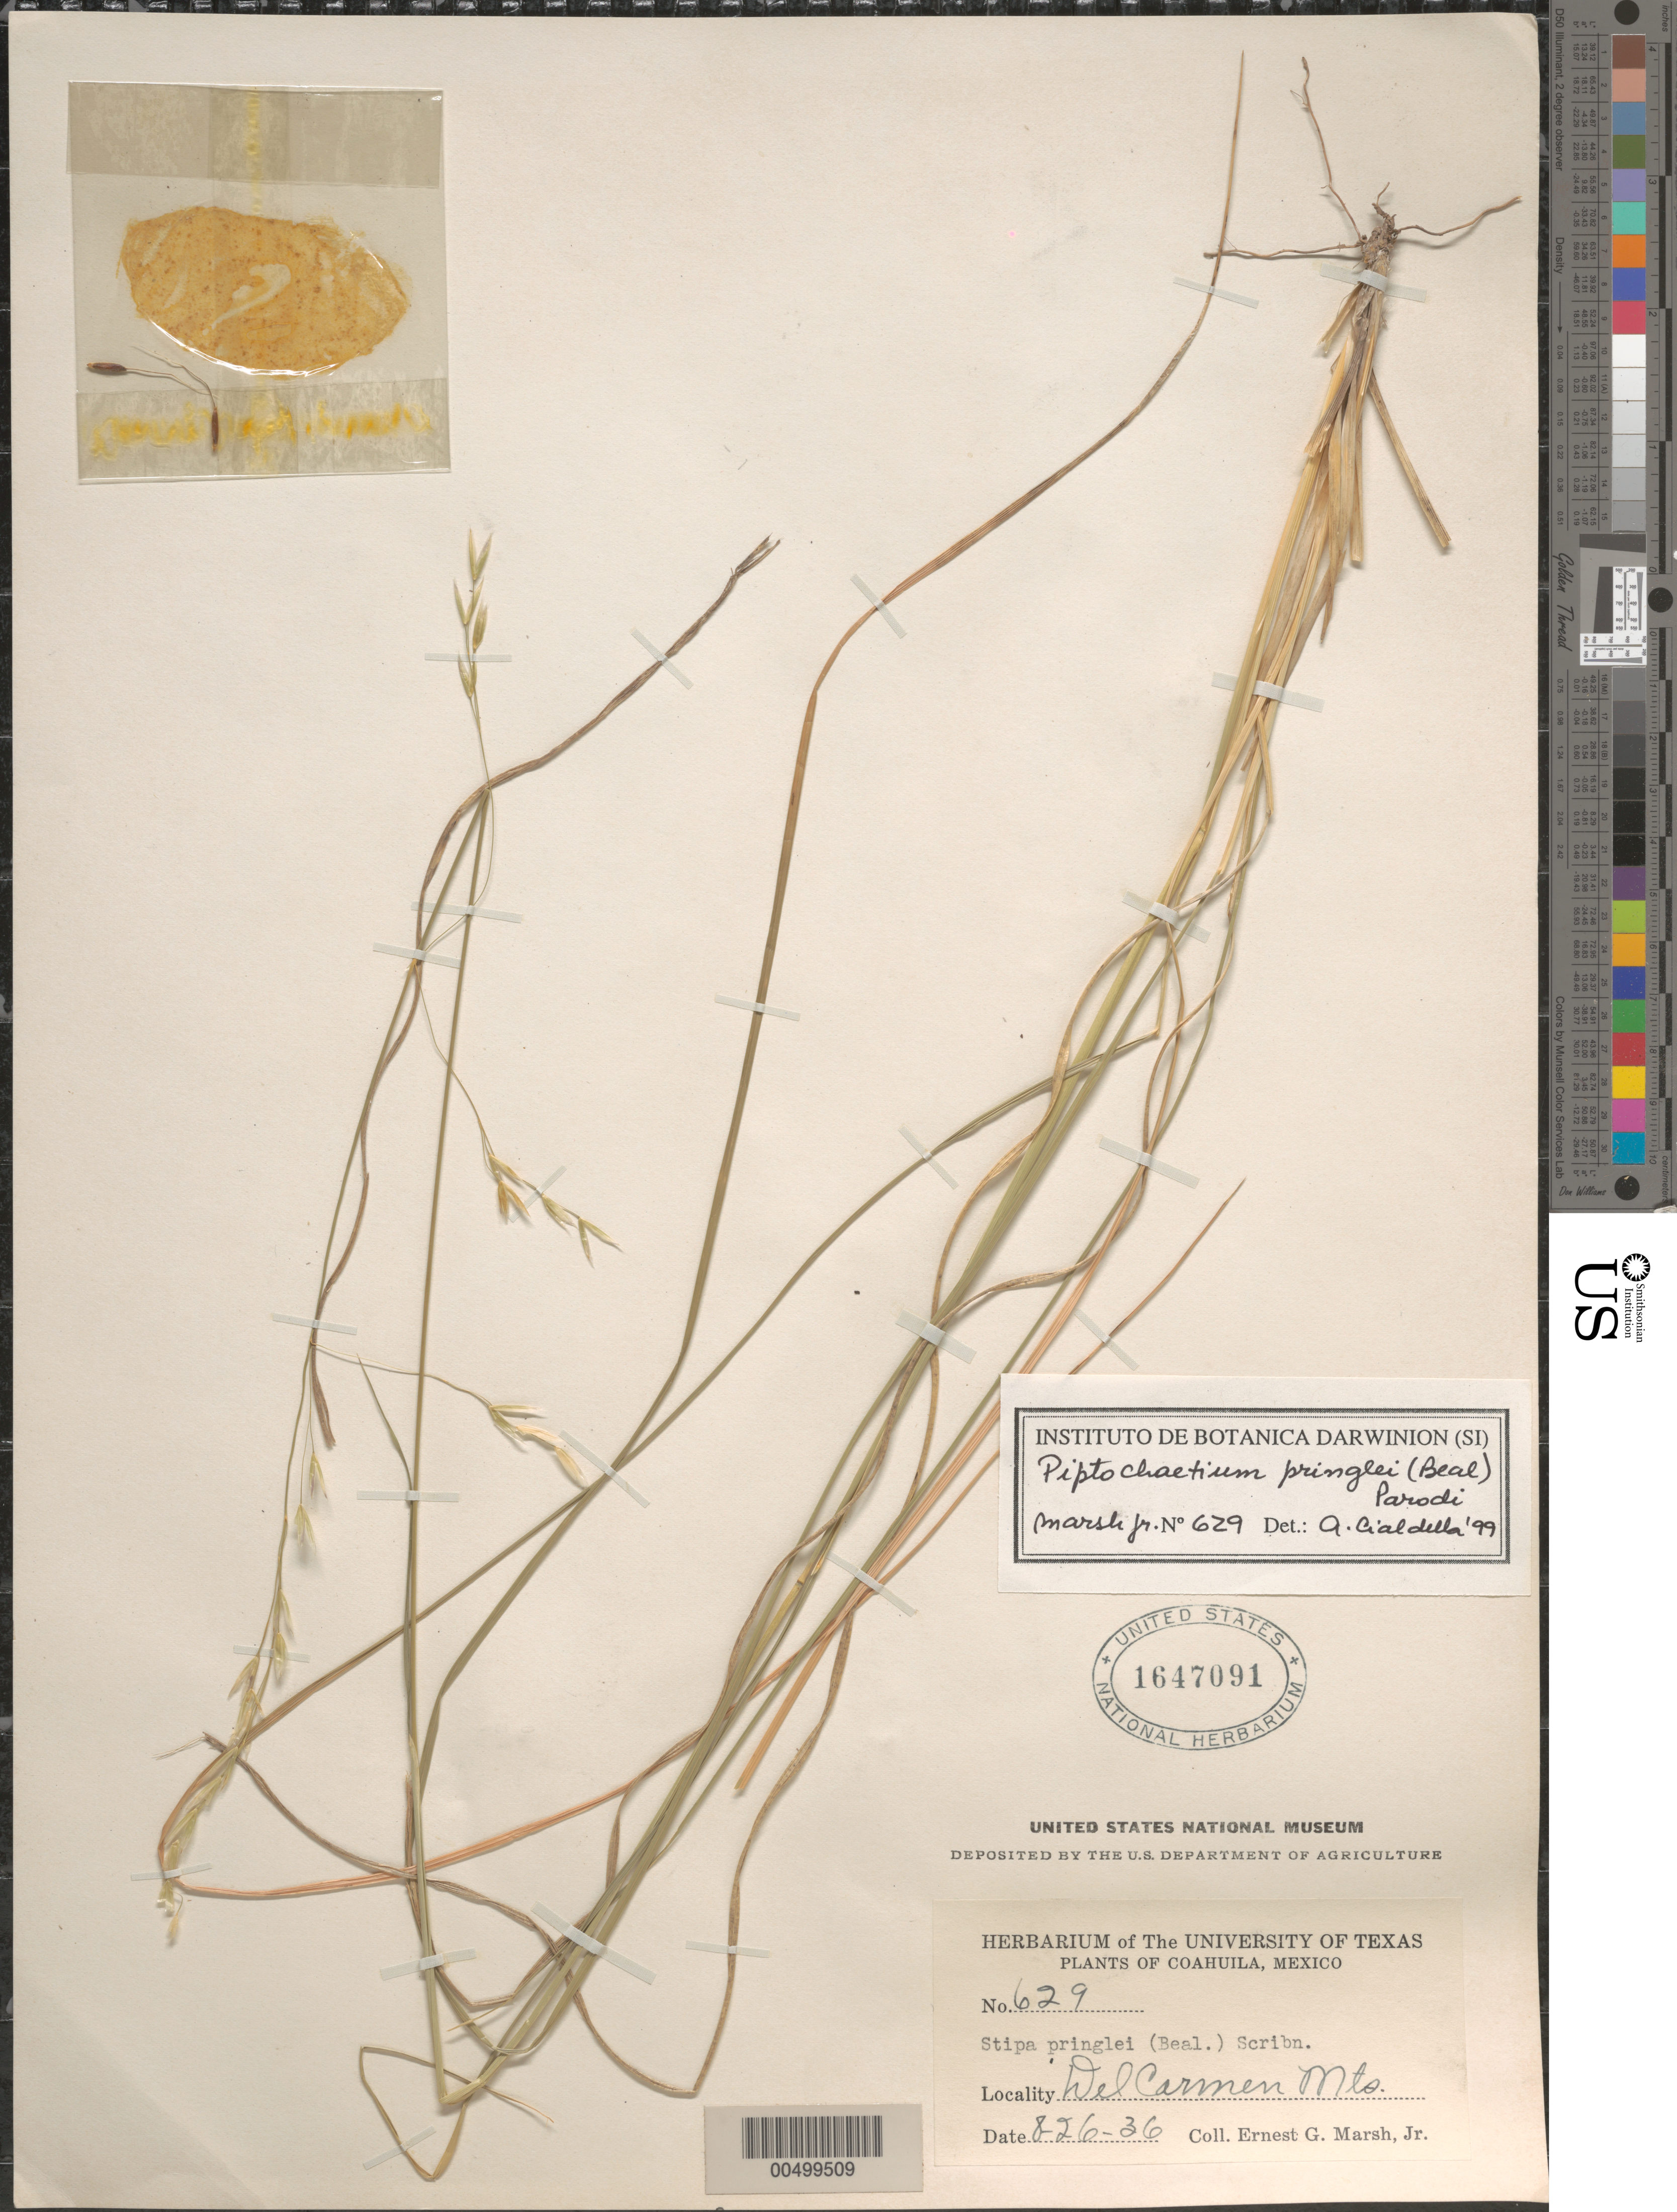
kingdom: Plantae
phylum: Tracheophyta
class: Liliopsida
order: Poales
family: Poaceae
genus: Piptochaetium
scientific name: Piptochaetium pringlei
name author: (W.J. Beal) Parodi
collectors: E. G. Marsh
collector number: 629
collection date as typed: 26 Aug 1936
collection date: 1936-08-26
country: Mexico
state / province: Coahuila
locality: Del Carmen Mts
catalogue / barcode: US 1647091